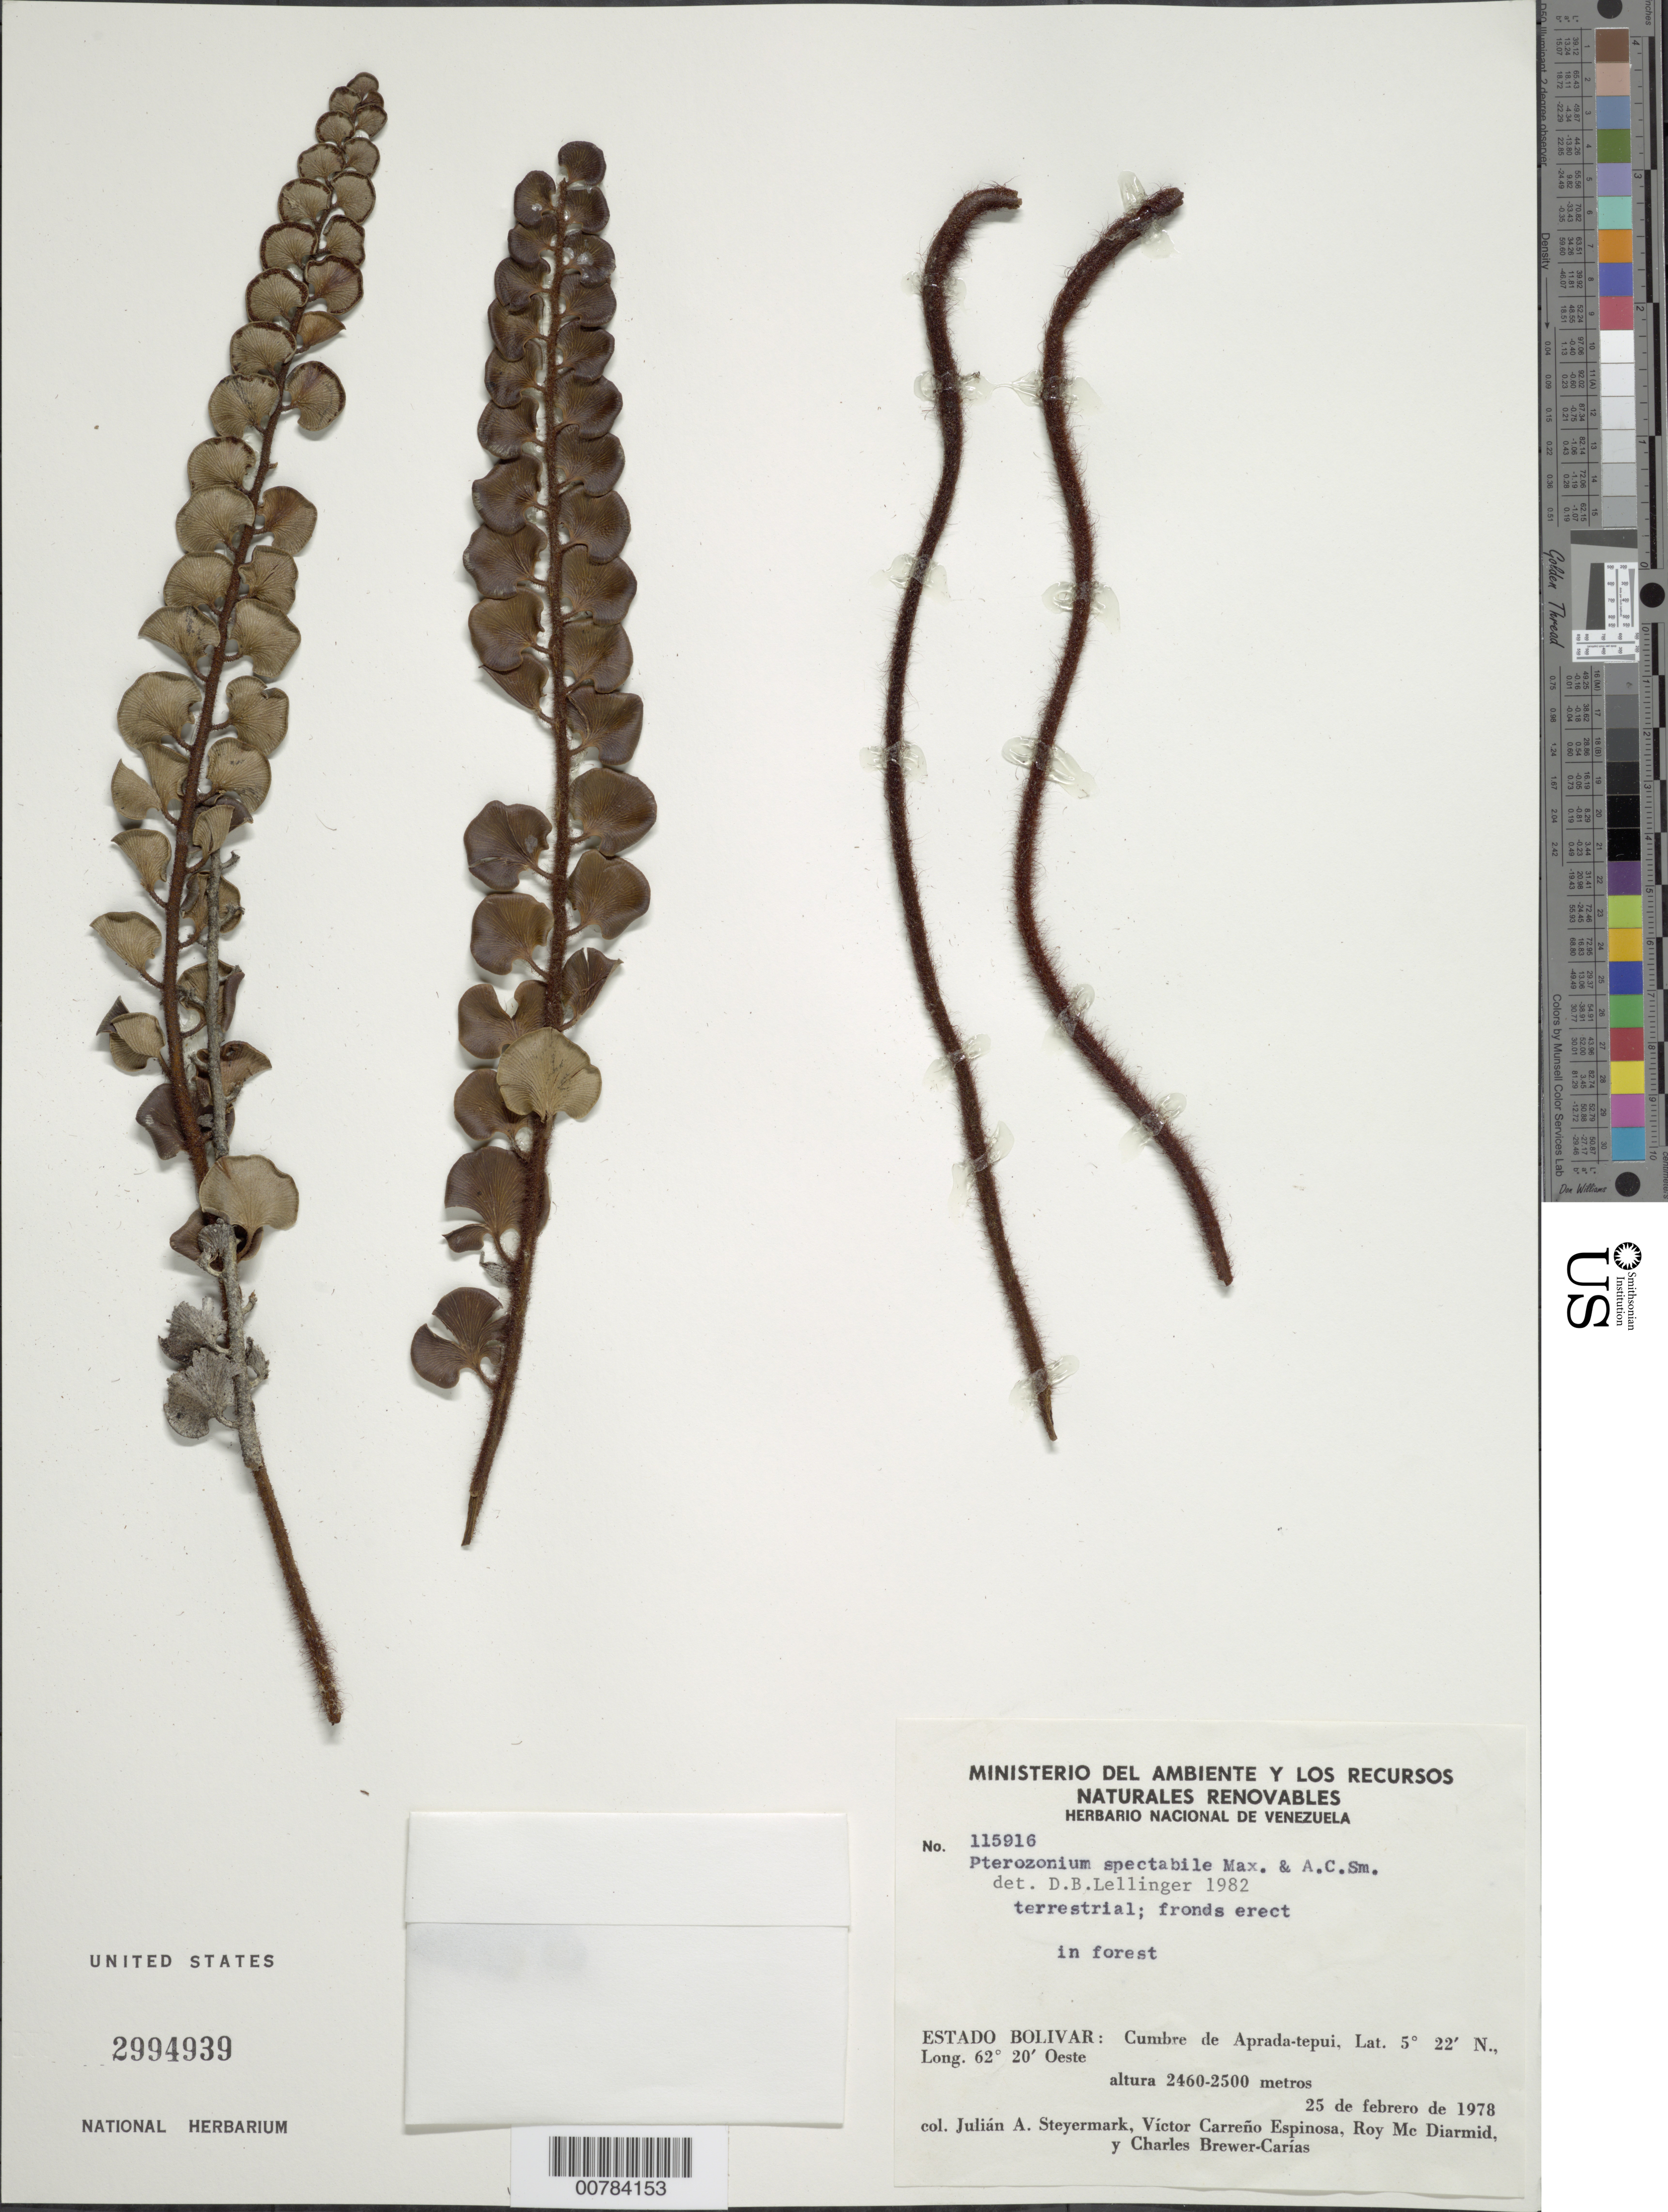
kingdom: Plantae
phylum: Tracheophyta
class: Polypodiopsida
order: Polypodiales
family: Pteridaceae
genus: Pterozonium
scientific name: Pterozonium spectabile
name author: Maxon & A.C. Sm.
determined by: Lellinger, David B., (BOT), Smithsonian Institution - National Museum of Natural History (UNITED STATES)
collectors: J. Steyermark, V. Carreño E., R. Mc Diarmid & C. Brewer-Carias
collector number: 115916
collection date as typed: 25-Feb-78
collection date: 1978-02-25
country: Venezuela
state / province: Bolívar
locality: Aprada-tepuí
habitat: Forest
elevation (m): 2460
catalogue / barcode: US 2994939